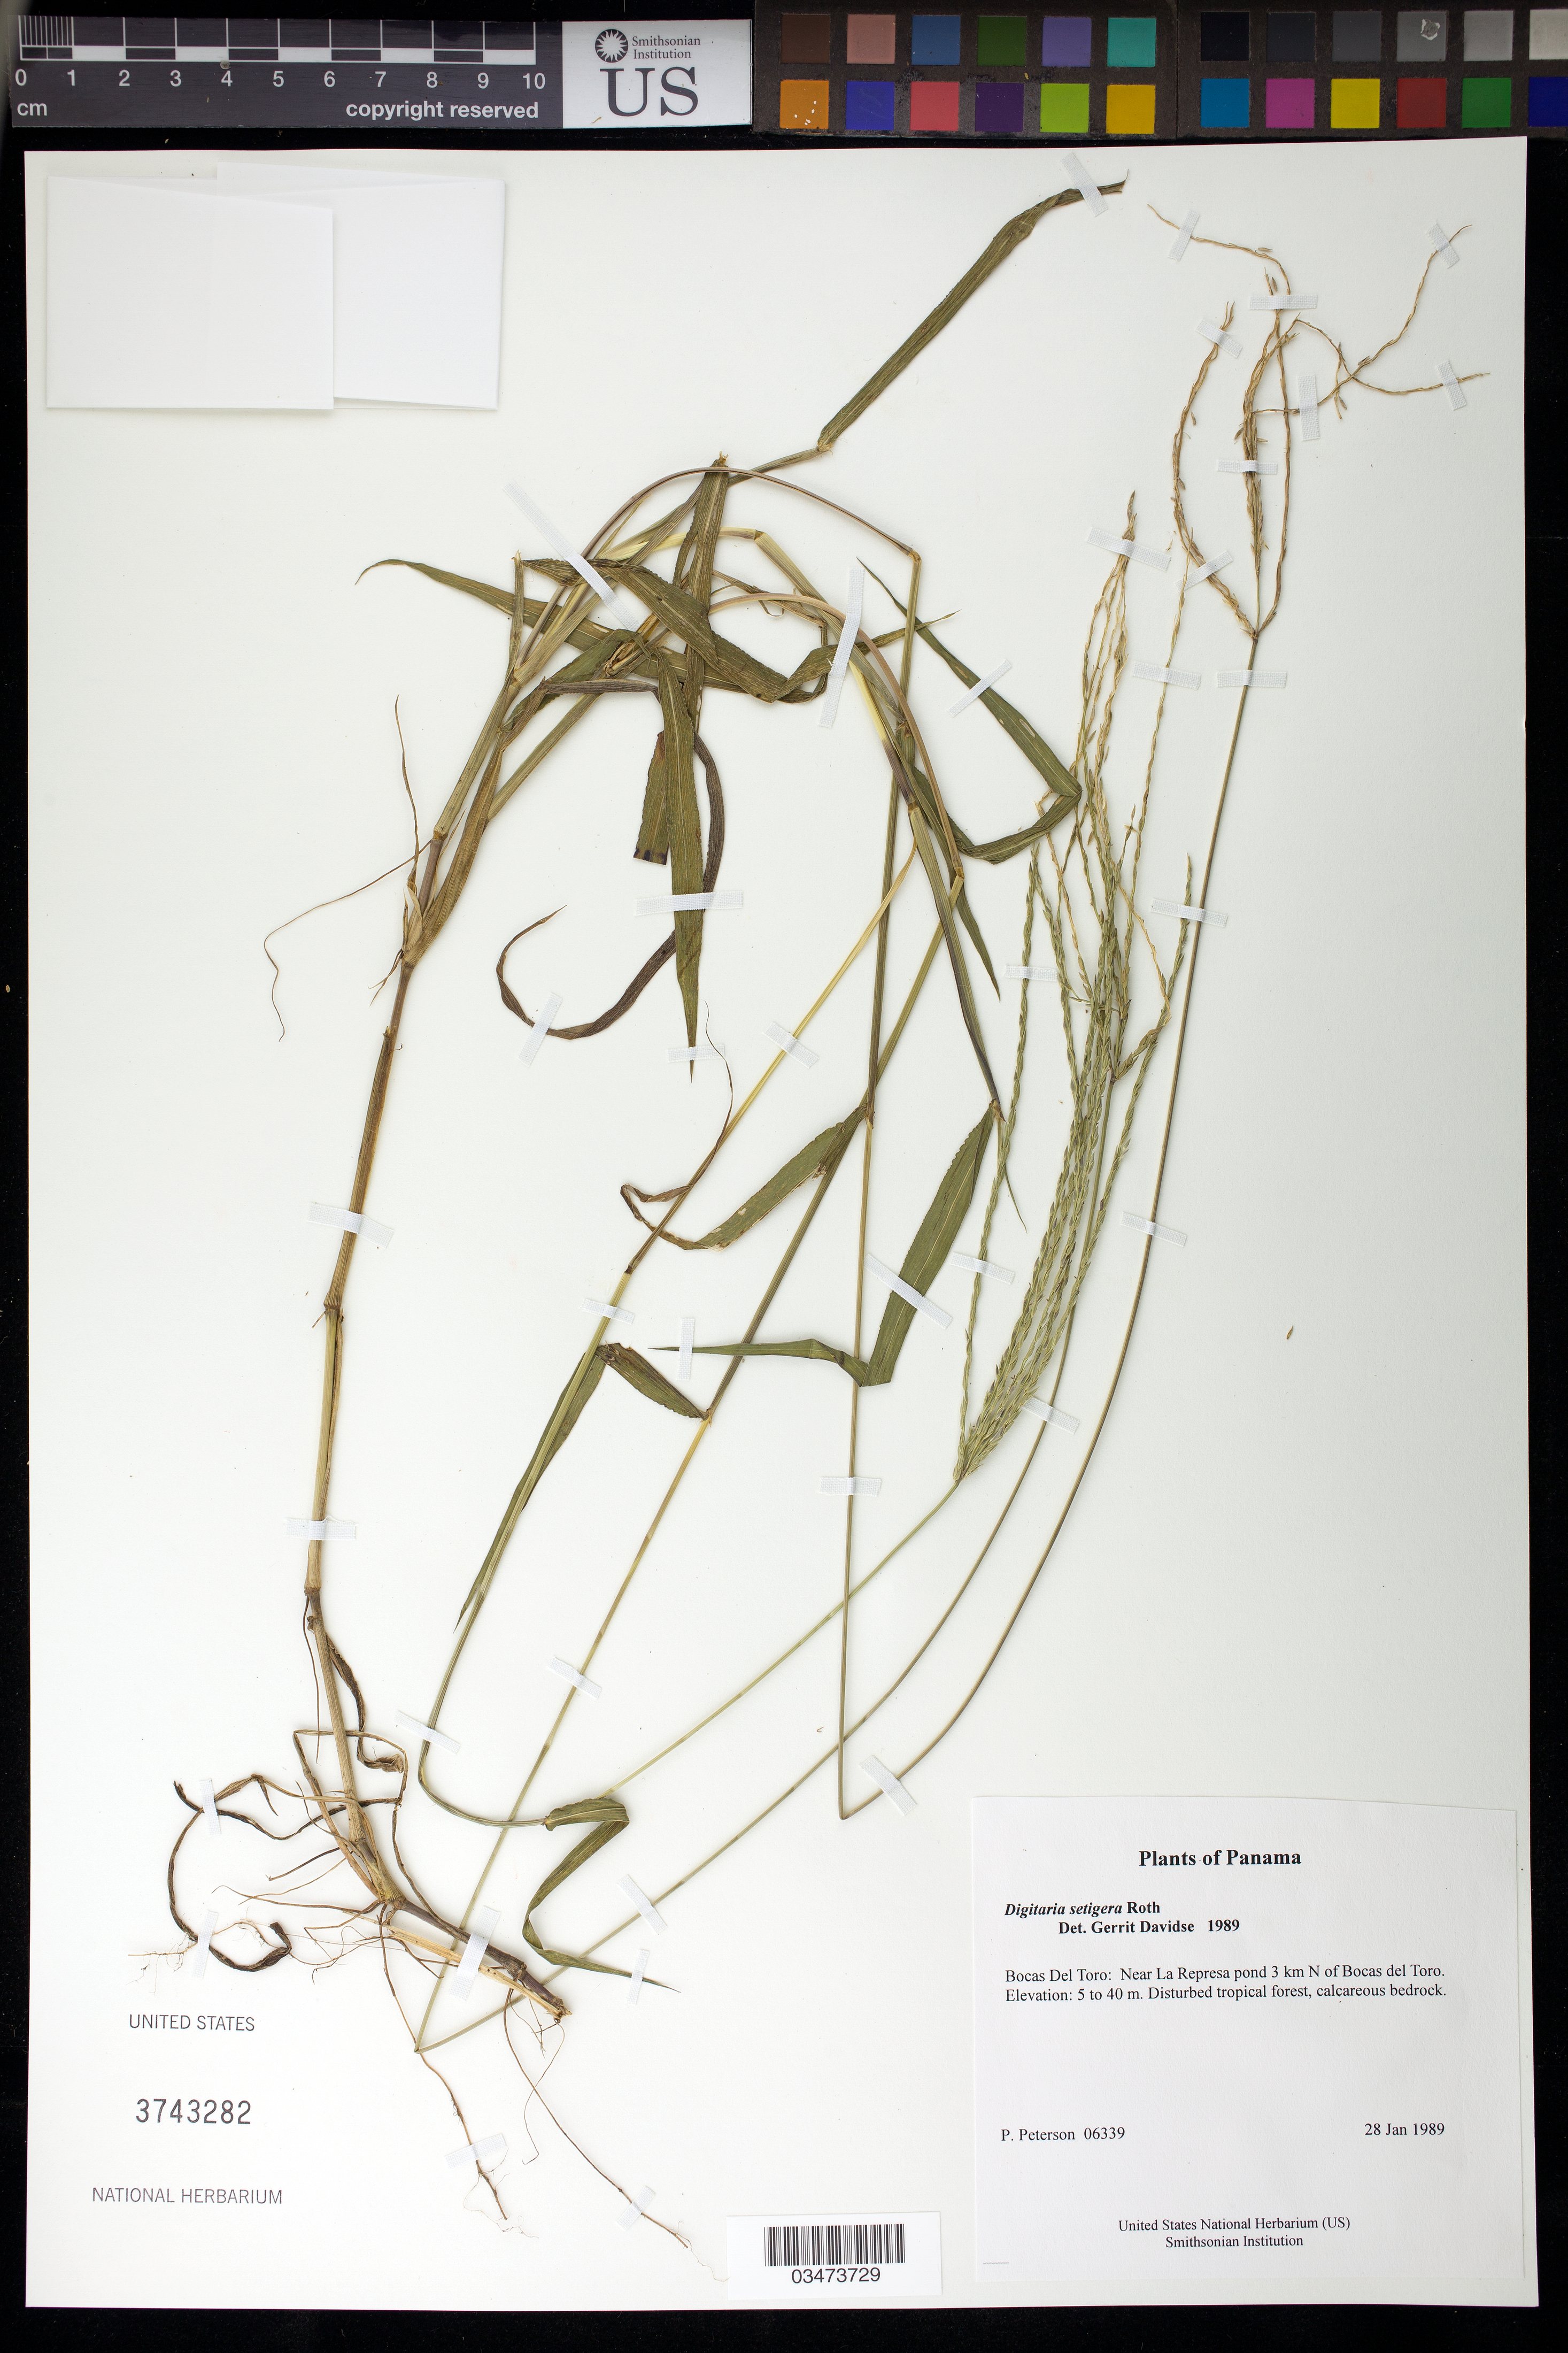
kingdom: Plantae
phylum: Tracheophyta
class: Liliopsida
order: Poales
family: Poaceae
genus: Digitaria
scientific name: Digitaria setigera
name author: Roth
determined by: Davidse, Gerrit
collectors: P. M. Peterson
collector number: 06339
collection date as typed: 28 Jan 1989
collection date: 1989-01-28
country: Panama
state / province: Bocas del Toro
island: Colón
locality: Near La Represa pond 3 km N of Bocas del Toro.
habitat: Disturbed tropical forest, calcareous bedrock.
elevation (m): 5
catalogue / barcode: US 3743282